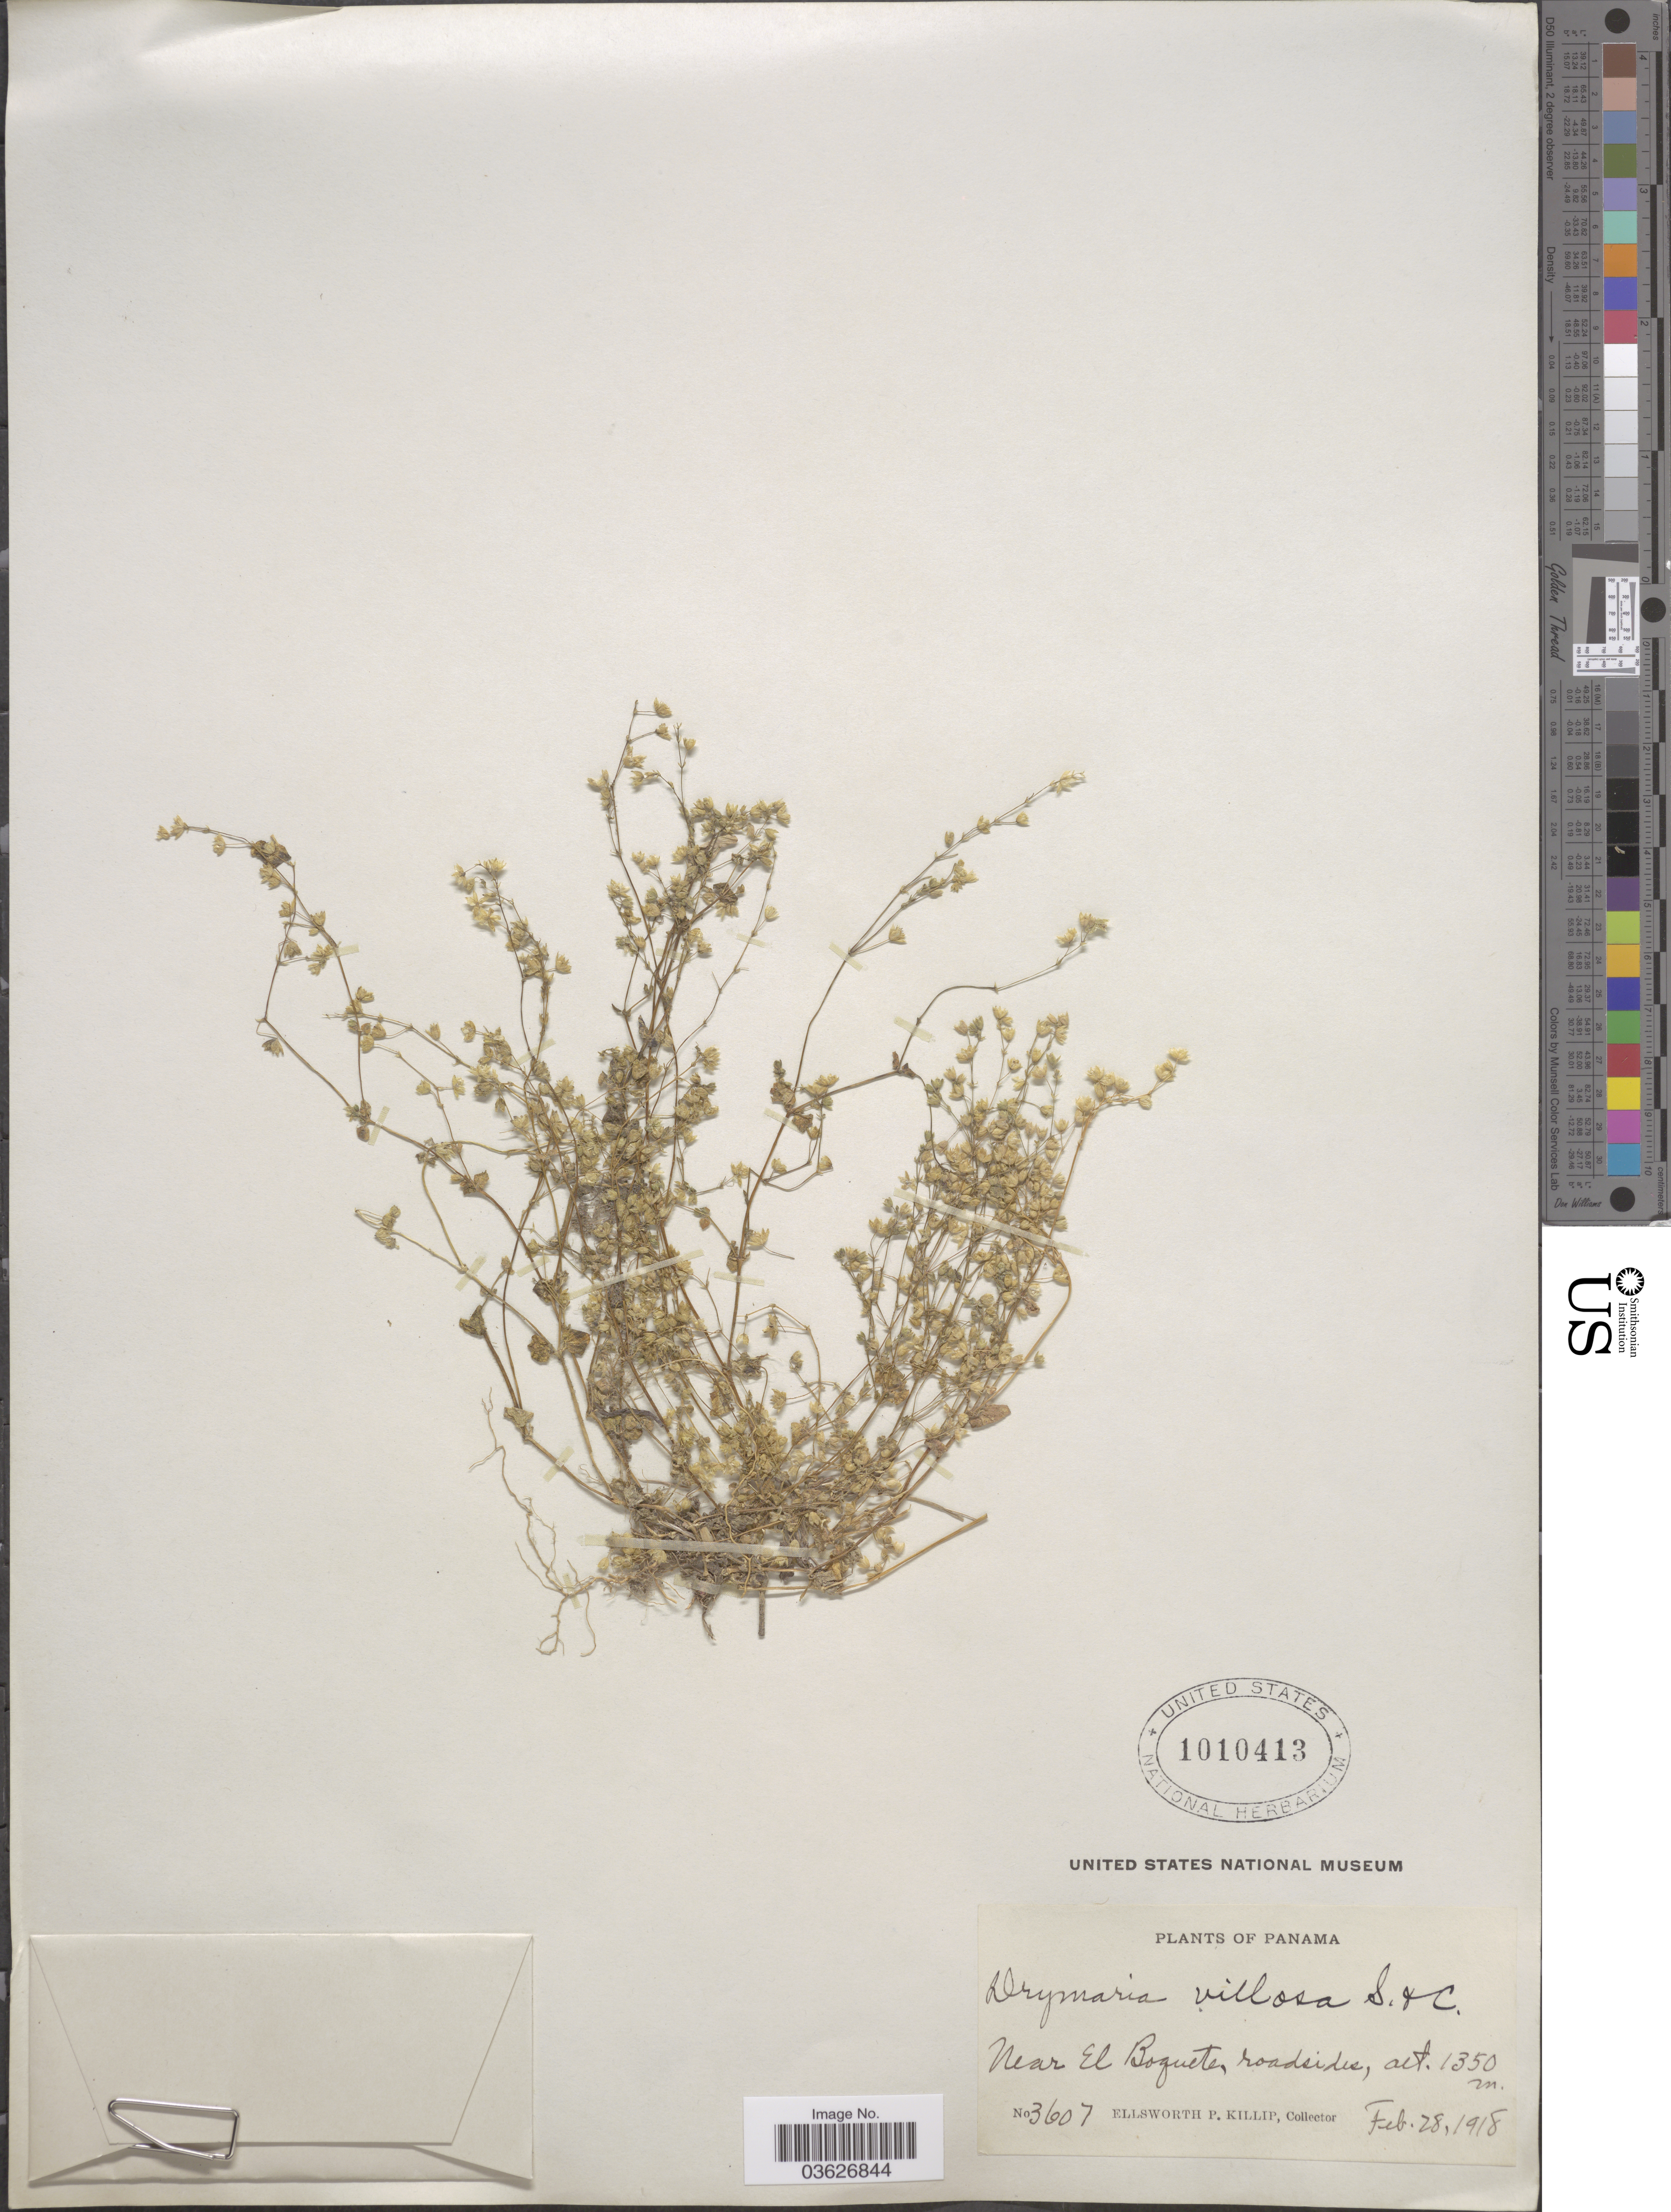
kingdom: Plantae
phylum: Tracheophyta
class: Magnoliopsida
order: Caryophyllales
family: Caryophyllaceae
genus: Drymaria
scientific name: Drymaria villosa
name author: Cham. & Schltdl.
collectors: E. P. Killip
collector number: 3607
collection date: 1918-02-28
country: Panama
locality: Near El Boquete, roadside.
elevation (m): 1350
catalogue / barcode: US 1010413